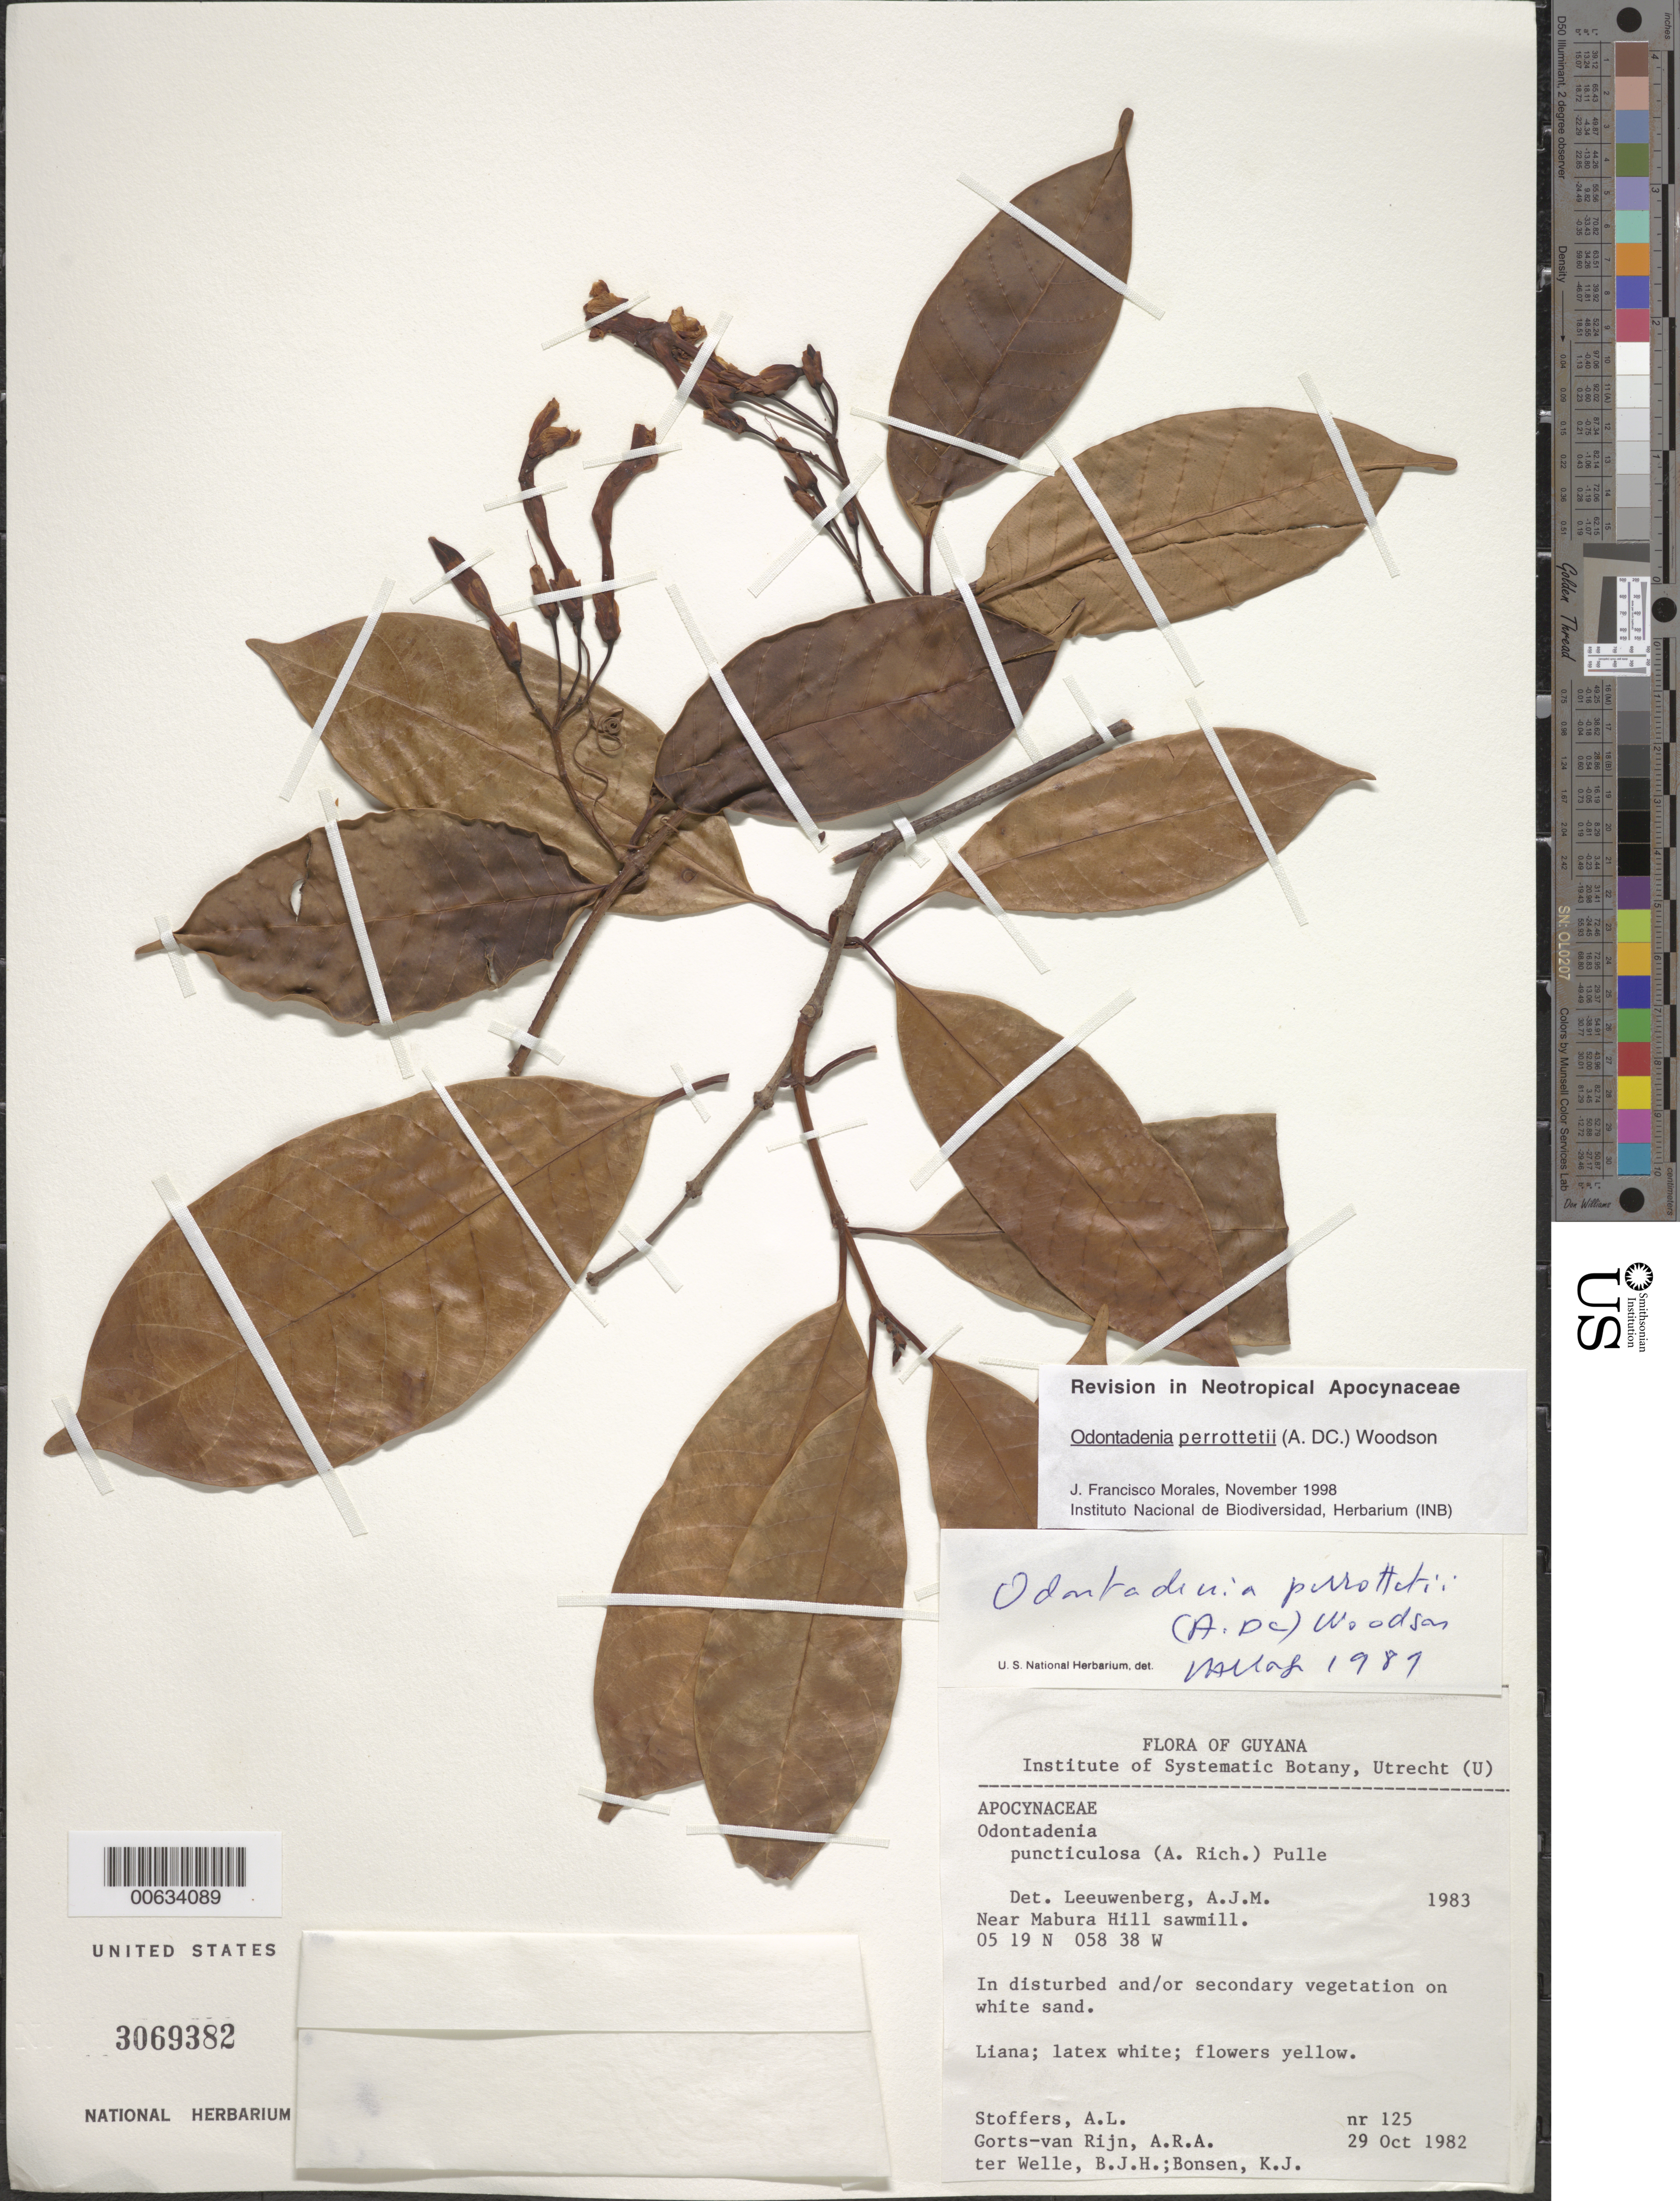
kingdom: Plantae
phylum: Tracheophyta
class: Magnoliopsida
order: Gentianales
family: Apocynaceae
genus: Odontadenia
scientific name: Odontadenia perrottetii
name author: (A. DC.) Woodson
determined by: Morales, J. F.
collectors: A. Stoffers, A. .R. A. Görts-van Rijn, B. Welle & K. Bonsen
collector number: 125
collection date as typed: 29-Oct-82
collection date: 1982-10-29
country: Guyana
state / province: U. Demerara-Berbice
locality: Mabura Hill, near sawmill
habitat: Disturbed/secondary vegetation on white sand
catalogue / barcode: US 3069382